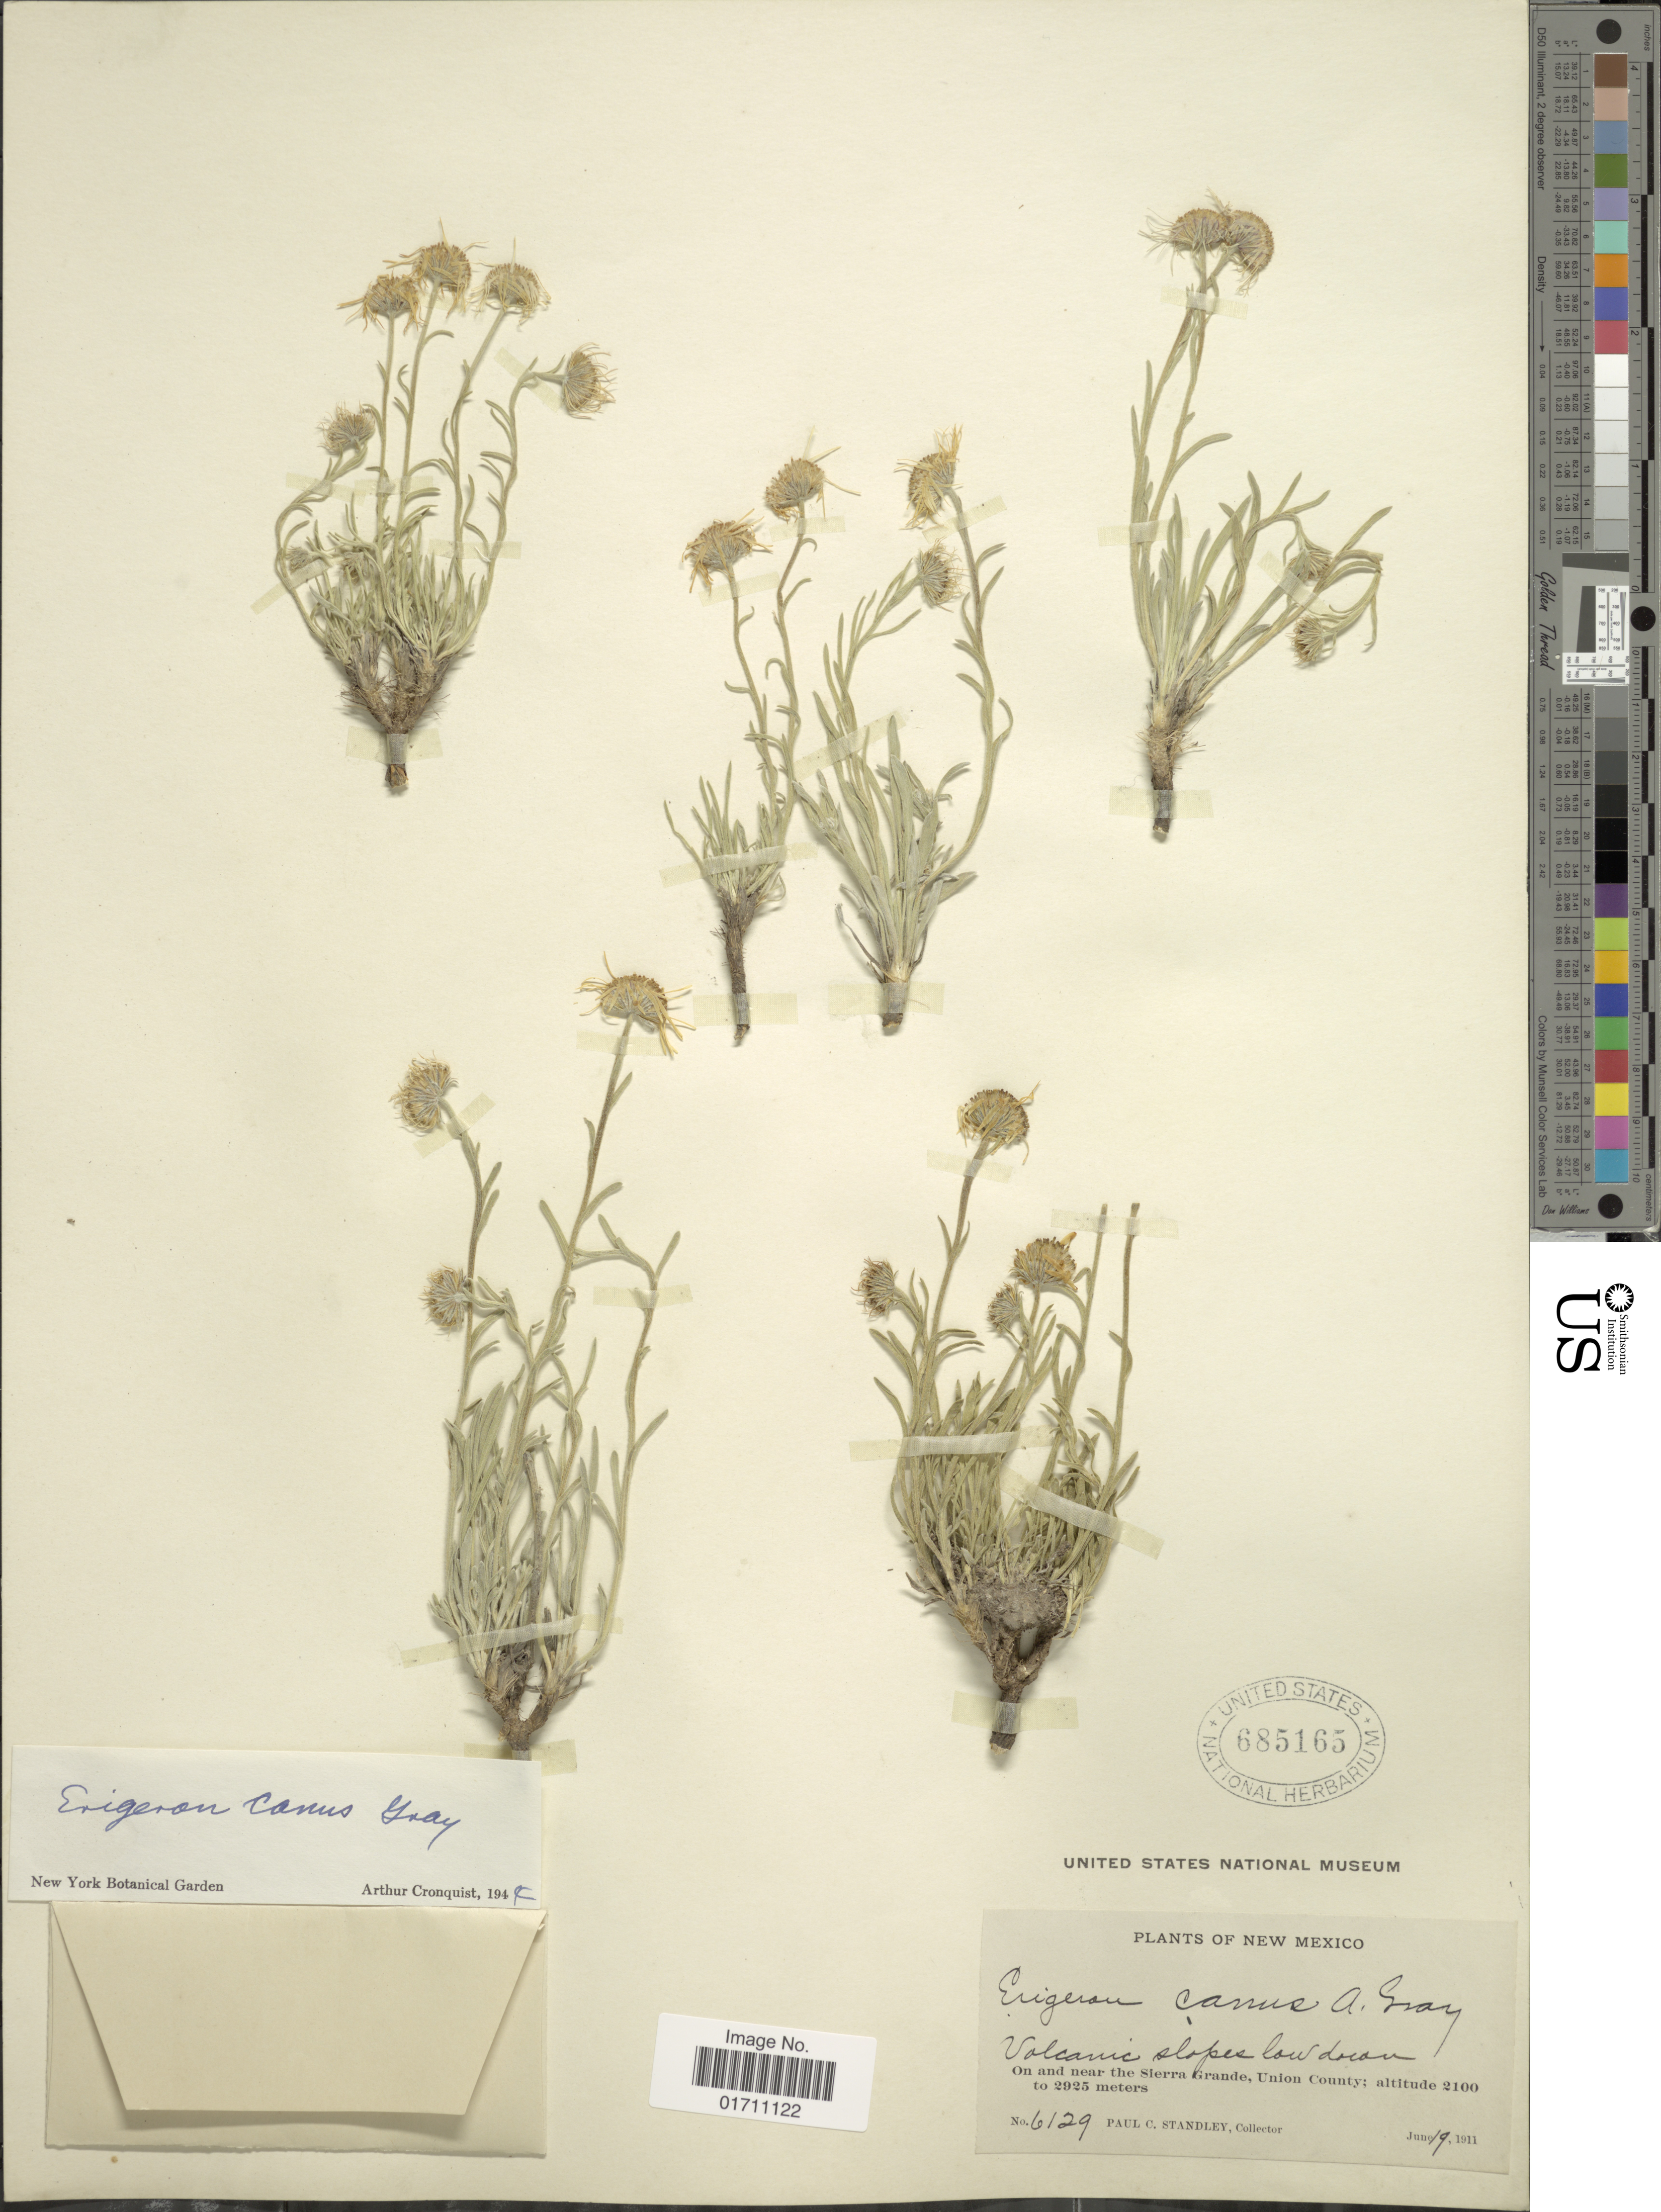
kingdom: Plantae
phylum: Tracheophyta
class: Magnoliopsida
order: Asterales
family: Asteraceae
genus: Erigeron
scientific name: Erigeron canus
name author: A. Gray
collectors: P. C. Standley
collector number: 6129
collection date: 1911-06-19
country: United States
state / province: New Mexico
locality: Volcanic slopes low down. On and near the Sierra Grande, Union County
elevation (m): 2100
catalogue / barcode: US 685165